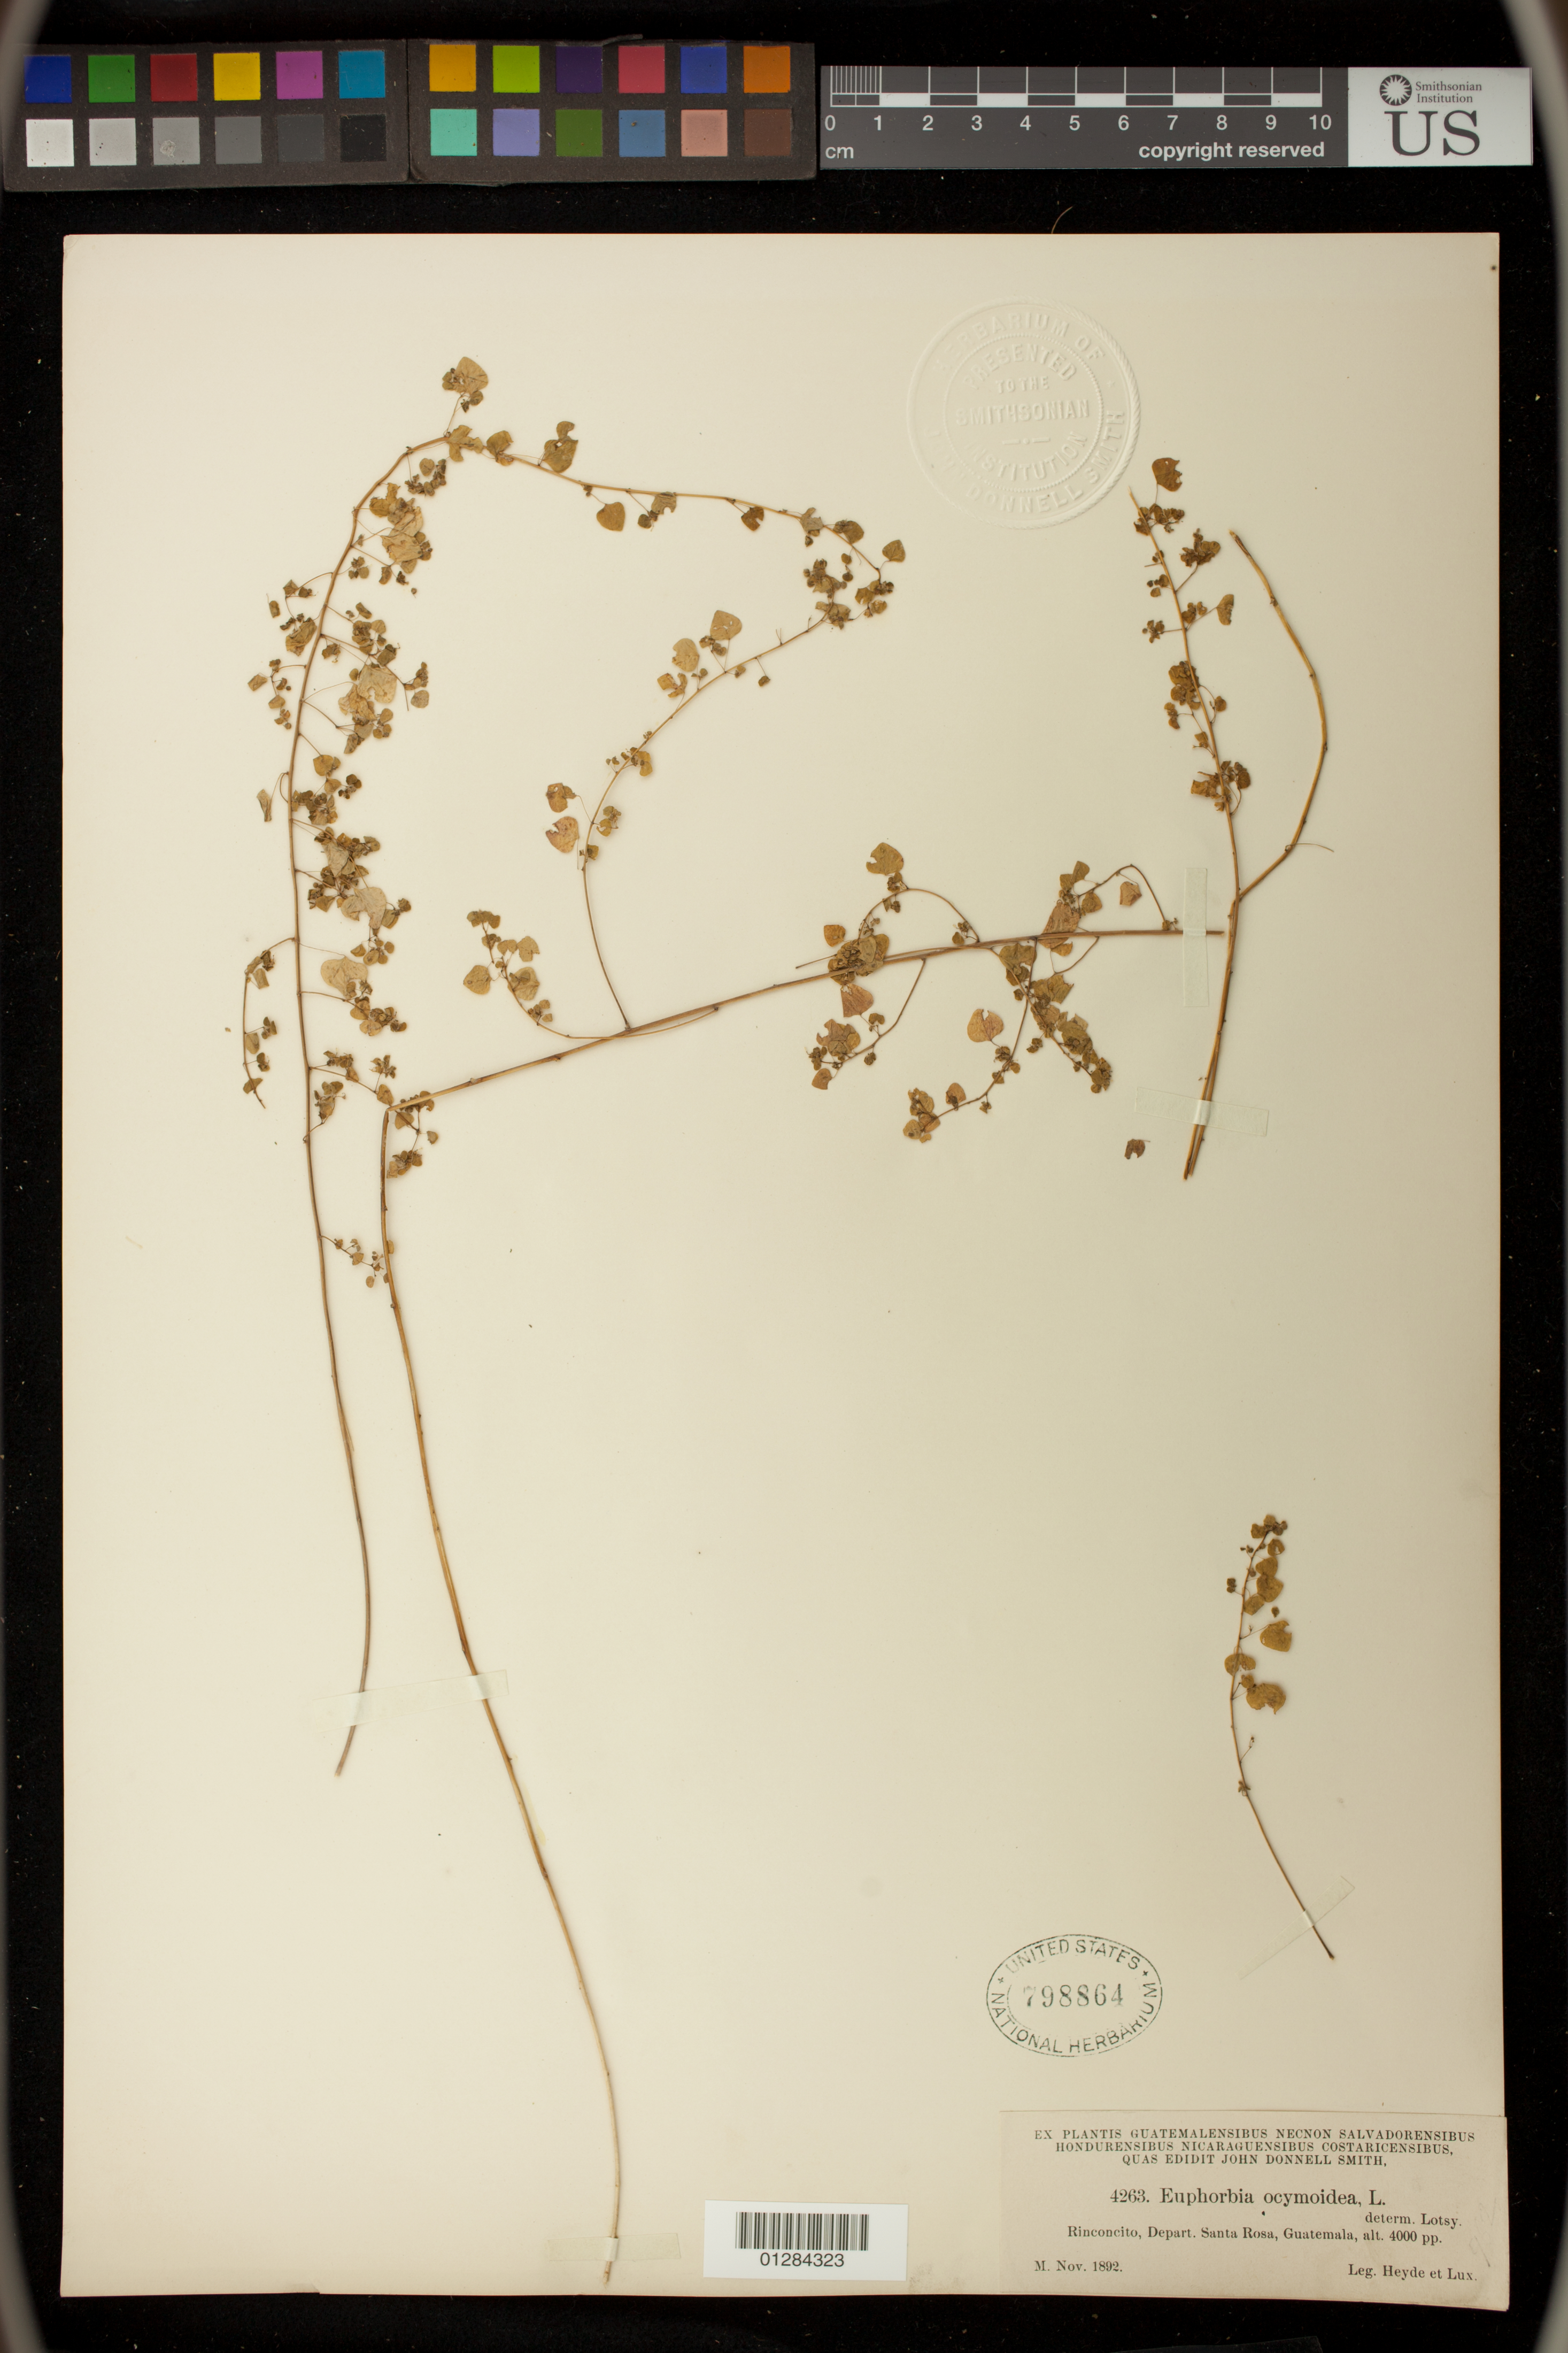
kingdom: Plantae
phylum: Tracheophyta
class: Magnoliopsida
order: Malpighiales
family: Euphorbiaceae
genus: Euphorbia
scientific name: Euphorbia ocymoidea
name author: L.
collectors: Heyde & Lux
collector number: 4263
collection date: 1892-11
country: Guatemala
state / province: Santa Rosa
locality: Rinconcito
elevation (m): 1219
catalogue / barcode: US 798864